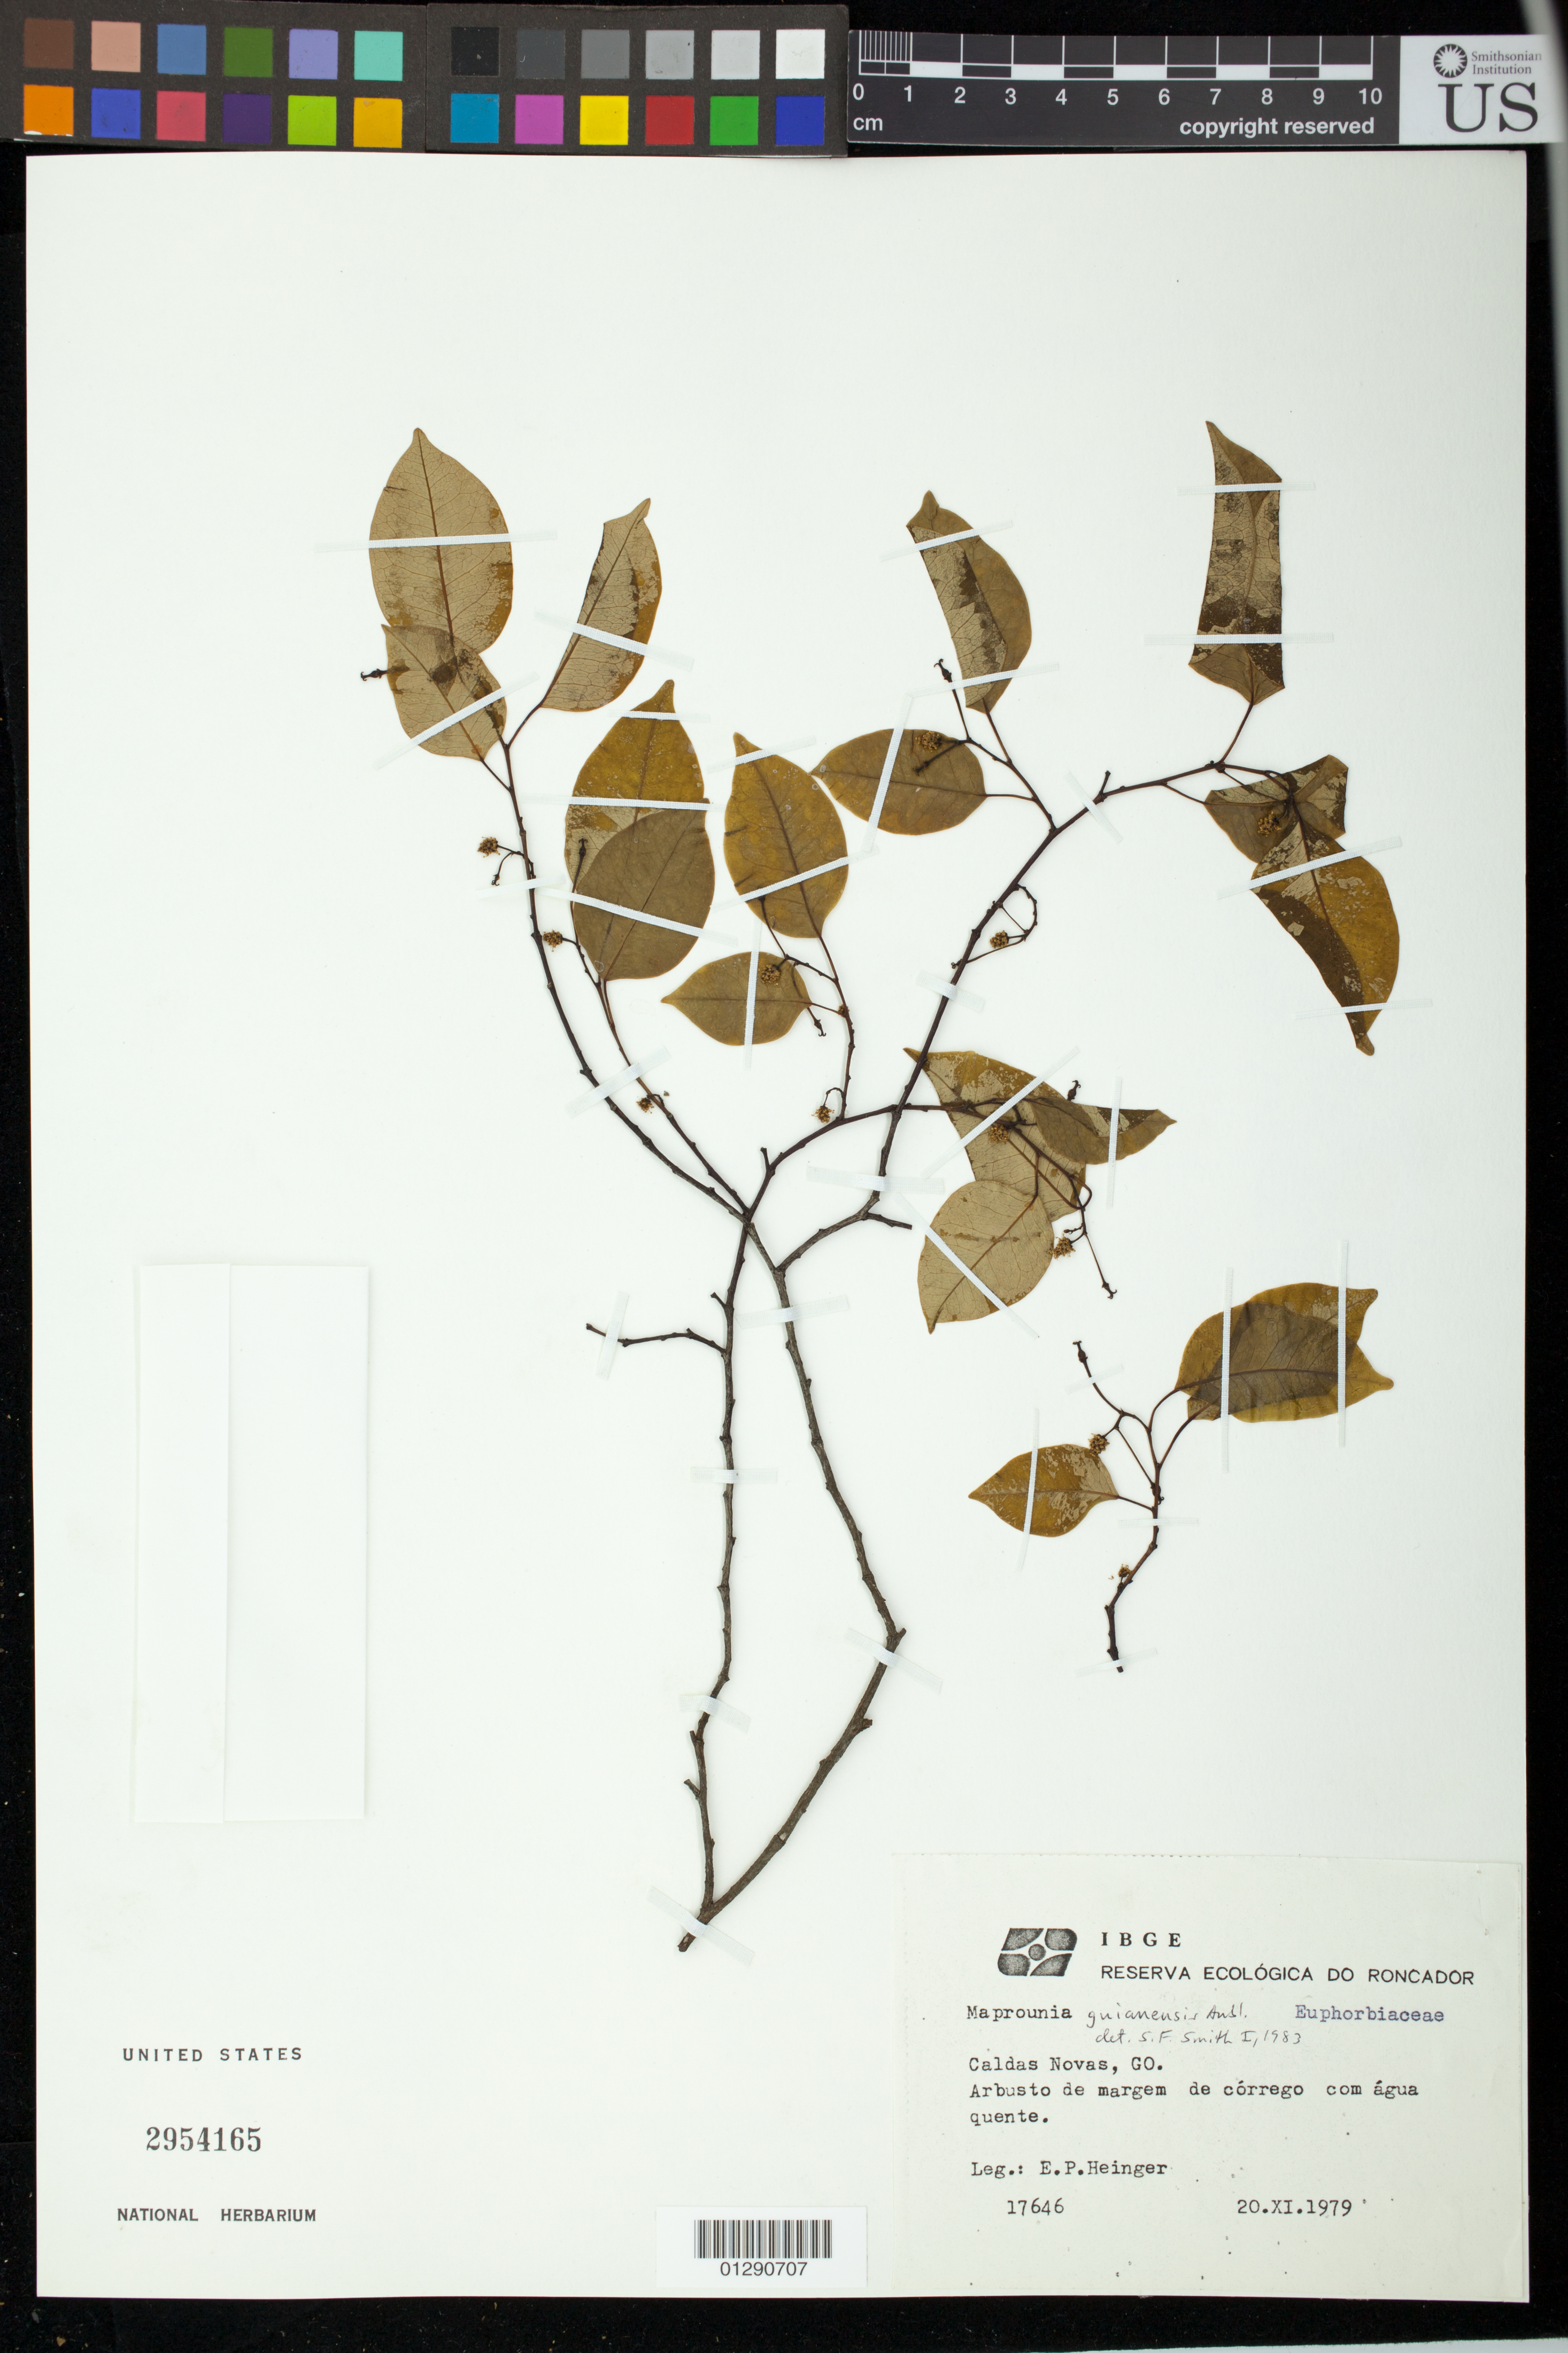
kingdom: Plantae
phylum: Tracheophyta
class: Magnoliopsida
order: Malpighiales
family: Euphorbiaceae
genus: Maprounea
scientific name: Maprounea guianensis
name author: Aubl.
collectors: E. P. Heringer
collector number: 17646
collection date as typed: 20 Nov 1979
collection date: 1979-11-20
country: Brazil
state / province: Goiás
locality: Caldas Novas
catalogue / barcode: US 2954165